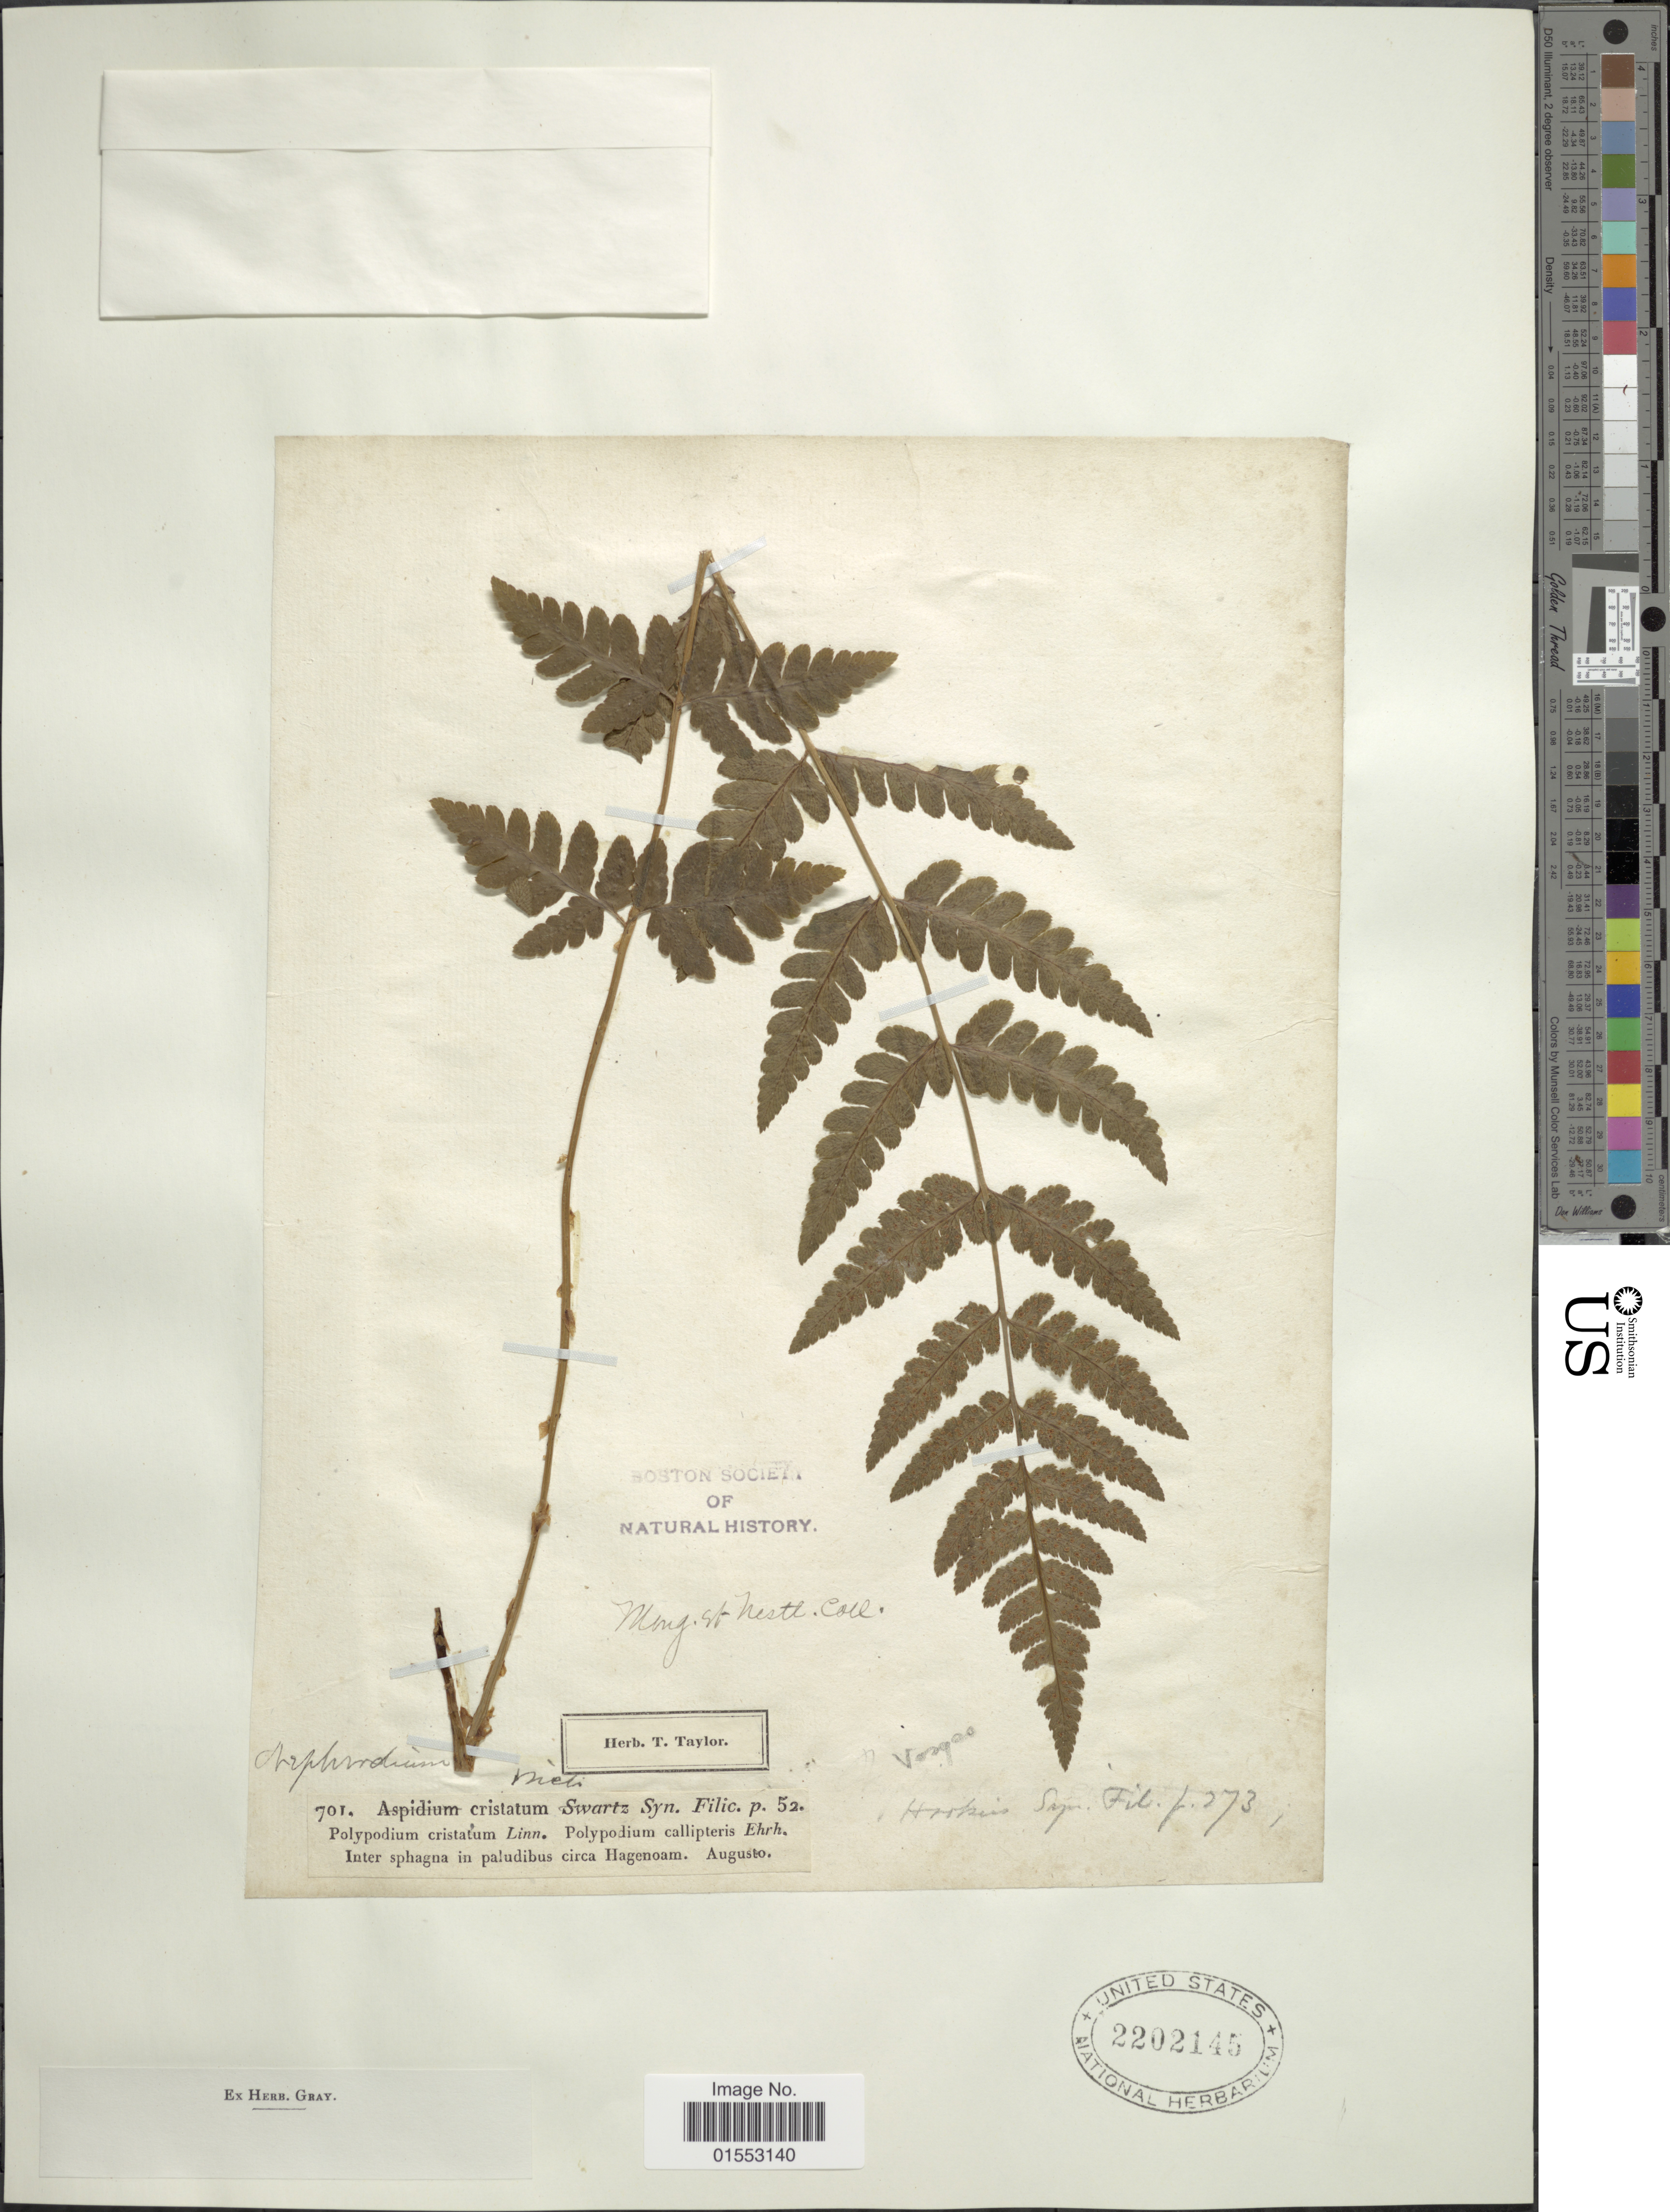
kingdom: Plantae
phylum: Tracheophyta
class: Polypodiopsida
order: Polypodiales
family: Dryopteridaceae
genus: Dryopteris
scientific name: Dryopteris cristata var. spinulosa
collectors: ex herb. T. Taylor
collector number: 701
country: France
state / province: Grand Est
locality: Inter sphagna in paludibus circa Hagenoam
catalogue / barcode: US 2202145